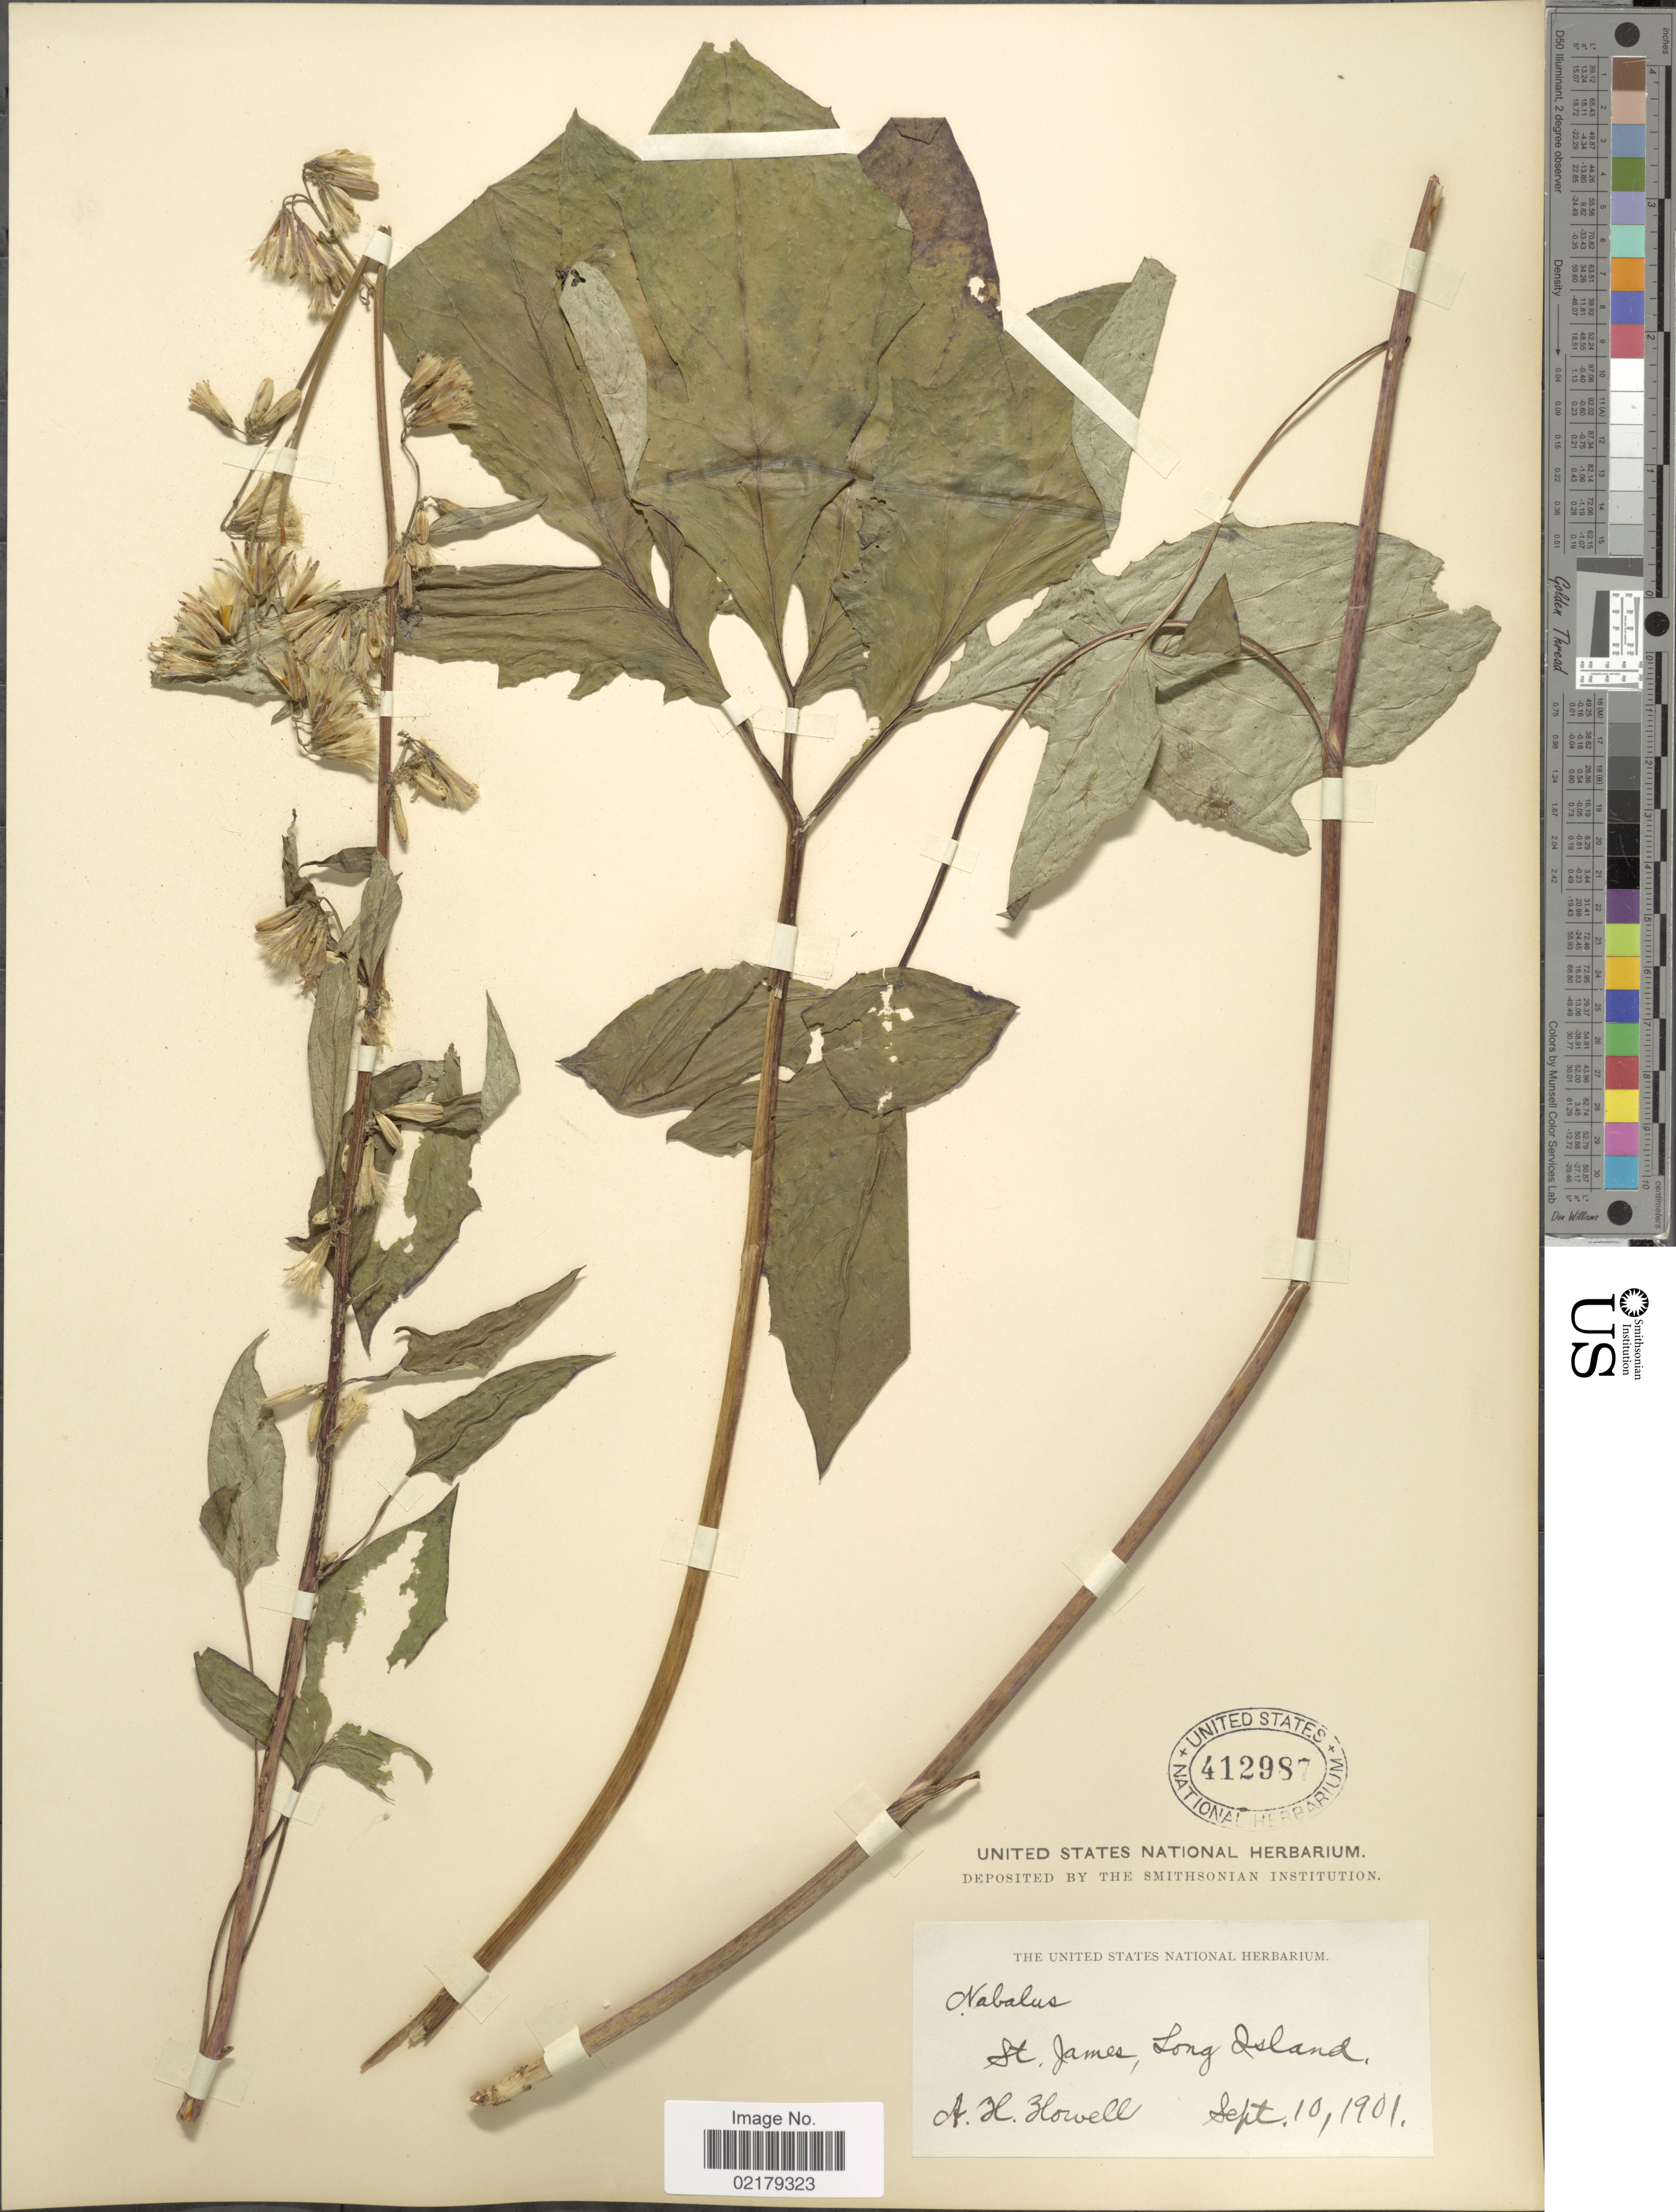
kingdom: Plantae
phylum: Tracheophyta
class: Magnoliopsida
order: Asterales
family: Asteraceae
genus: Nabalus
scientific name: Nabalus trifoliolatus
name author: Cass.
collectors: A. Howell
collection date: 1901-09-10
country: United States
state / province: New York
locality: St James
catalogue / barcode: US 412987